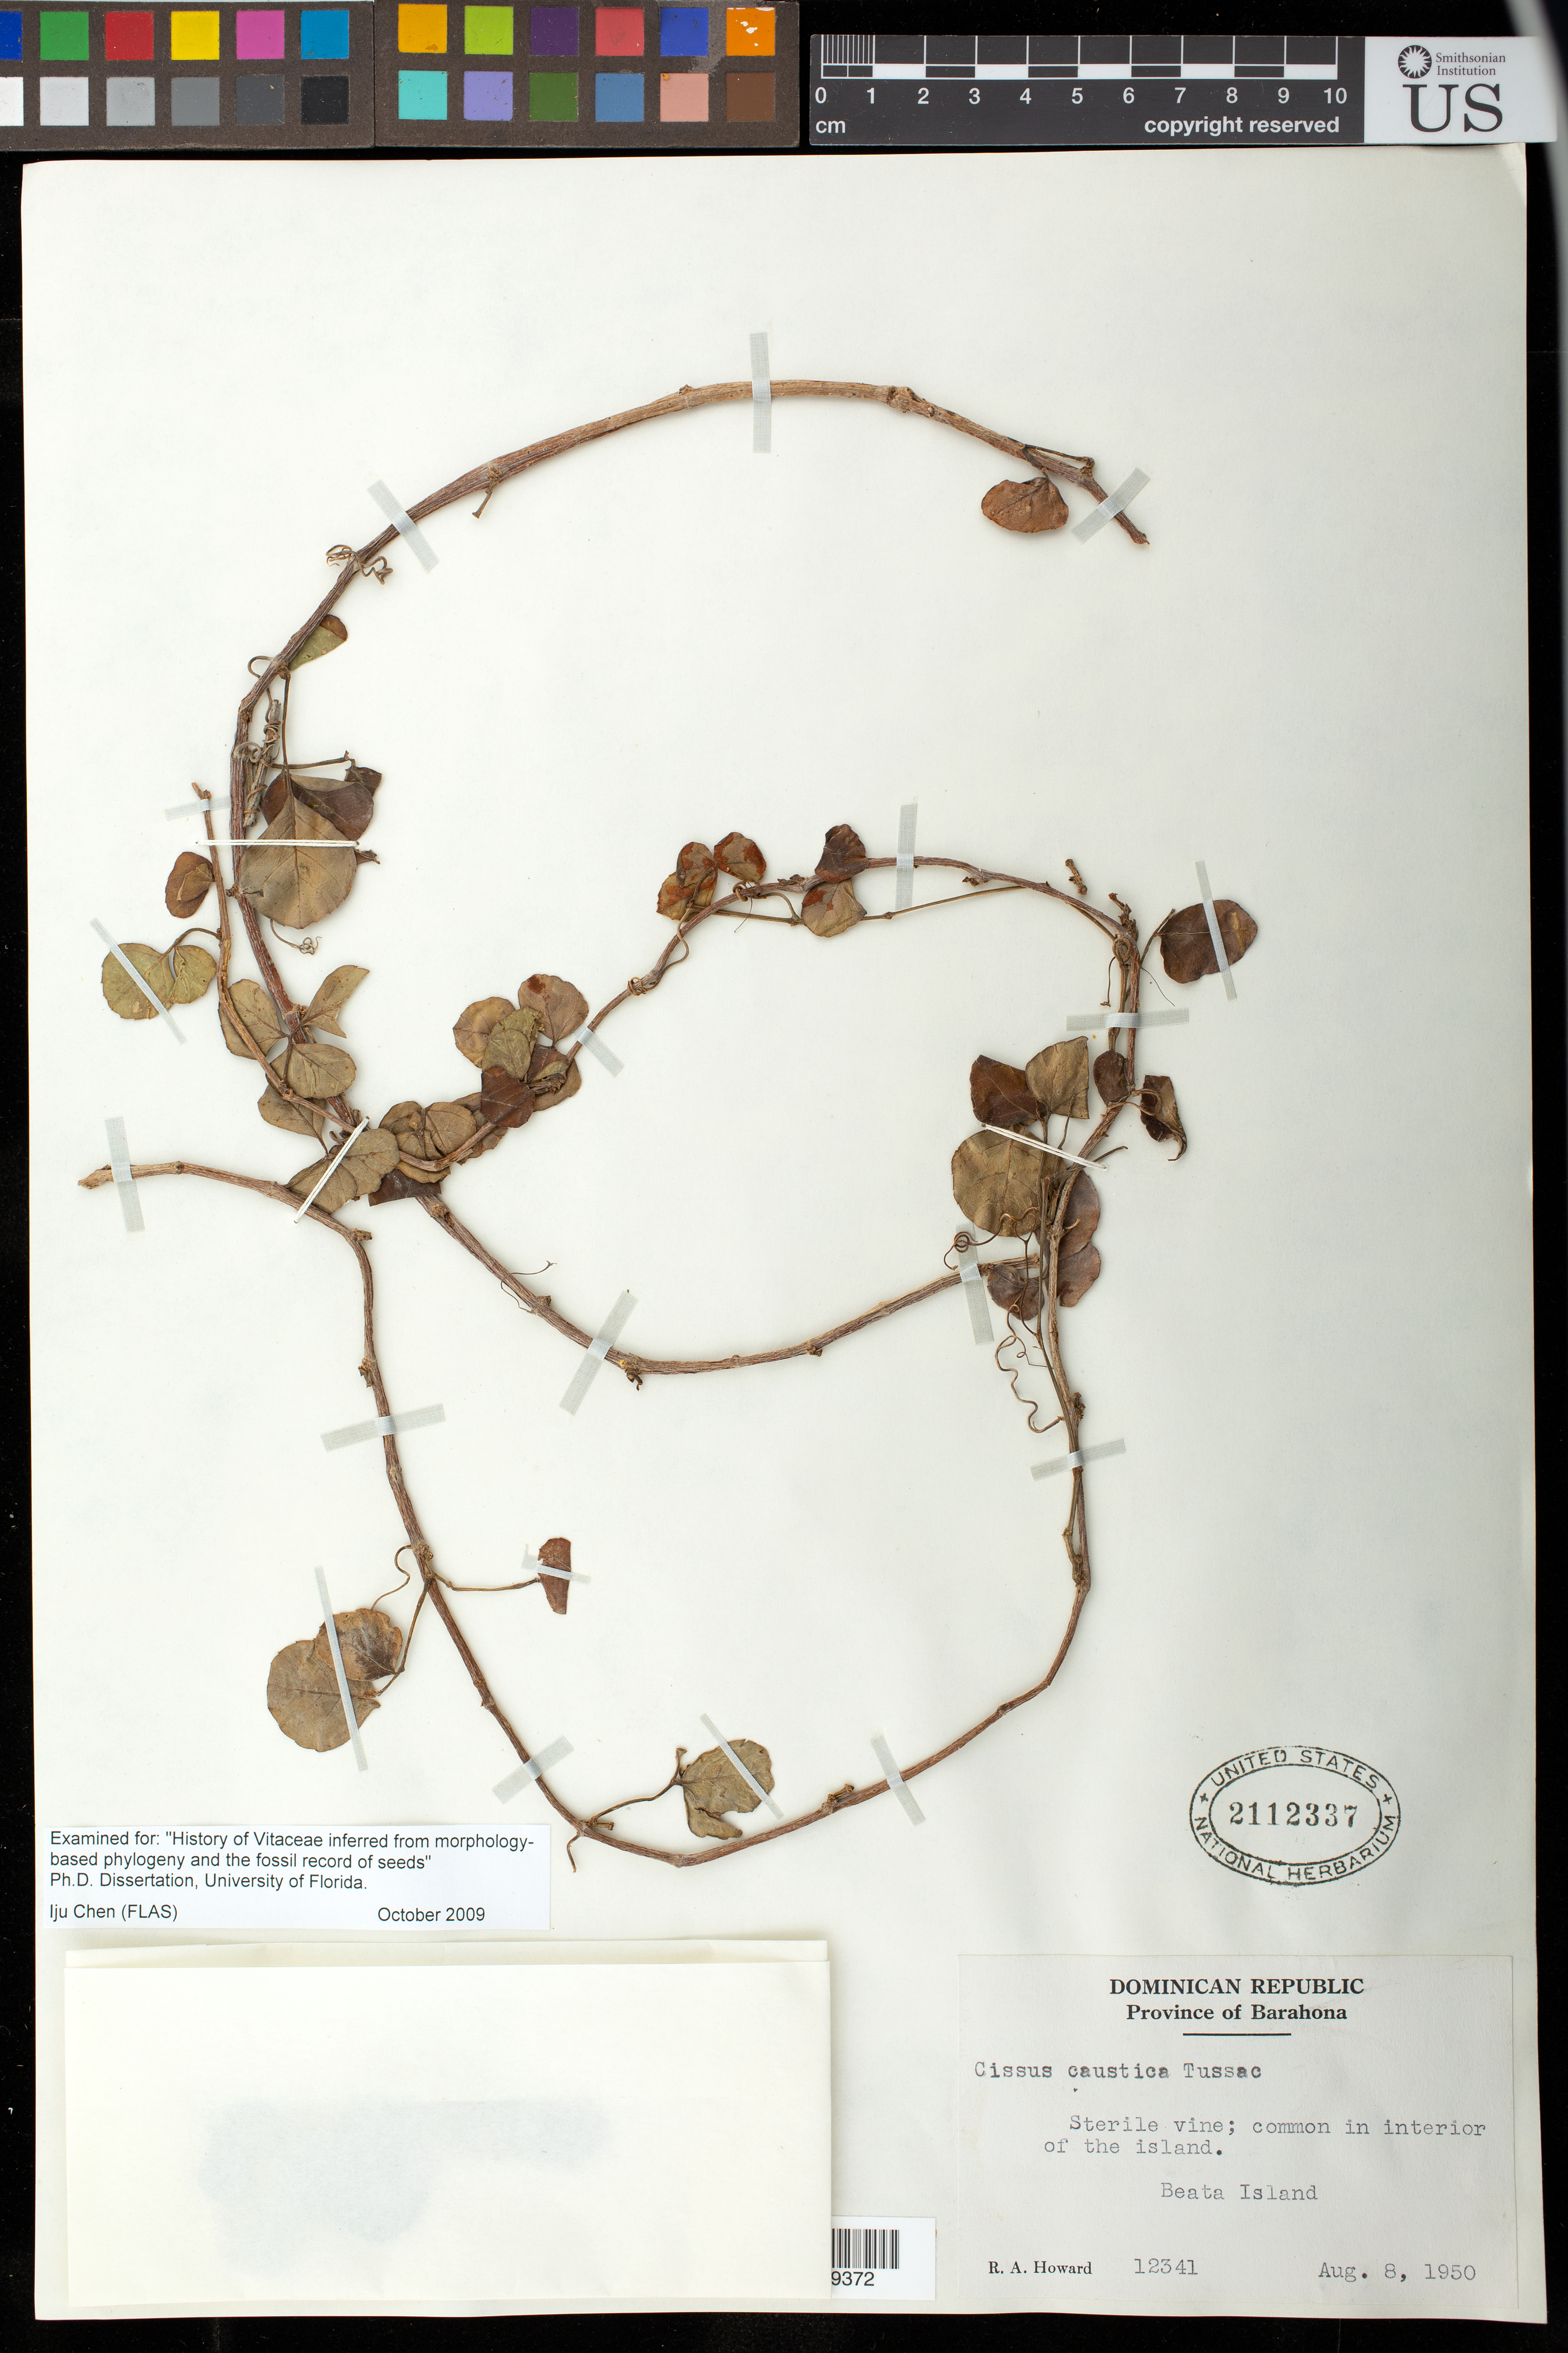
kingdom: Plantae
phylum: Tracheophyta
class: Magnoliopsida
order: Vitales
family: Vitaceae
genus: Cissus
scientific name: Cissus obovata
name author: Vahl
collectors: R. A. Howard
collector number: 12341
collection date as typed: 08 Aug 1950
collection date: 1950-08-08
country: Dominican Republic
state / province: Barahona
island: Isla Beata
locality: In the interior of the island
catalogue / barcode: US 2112337